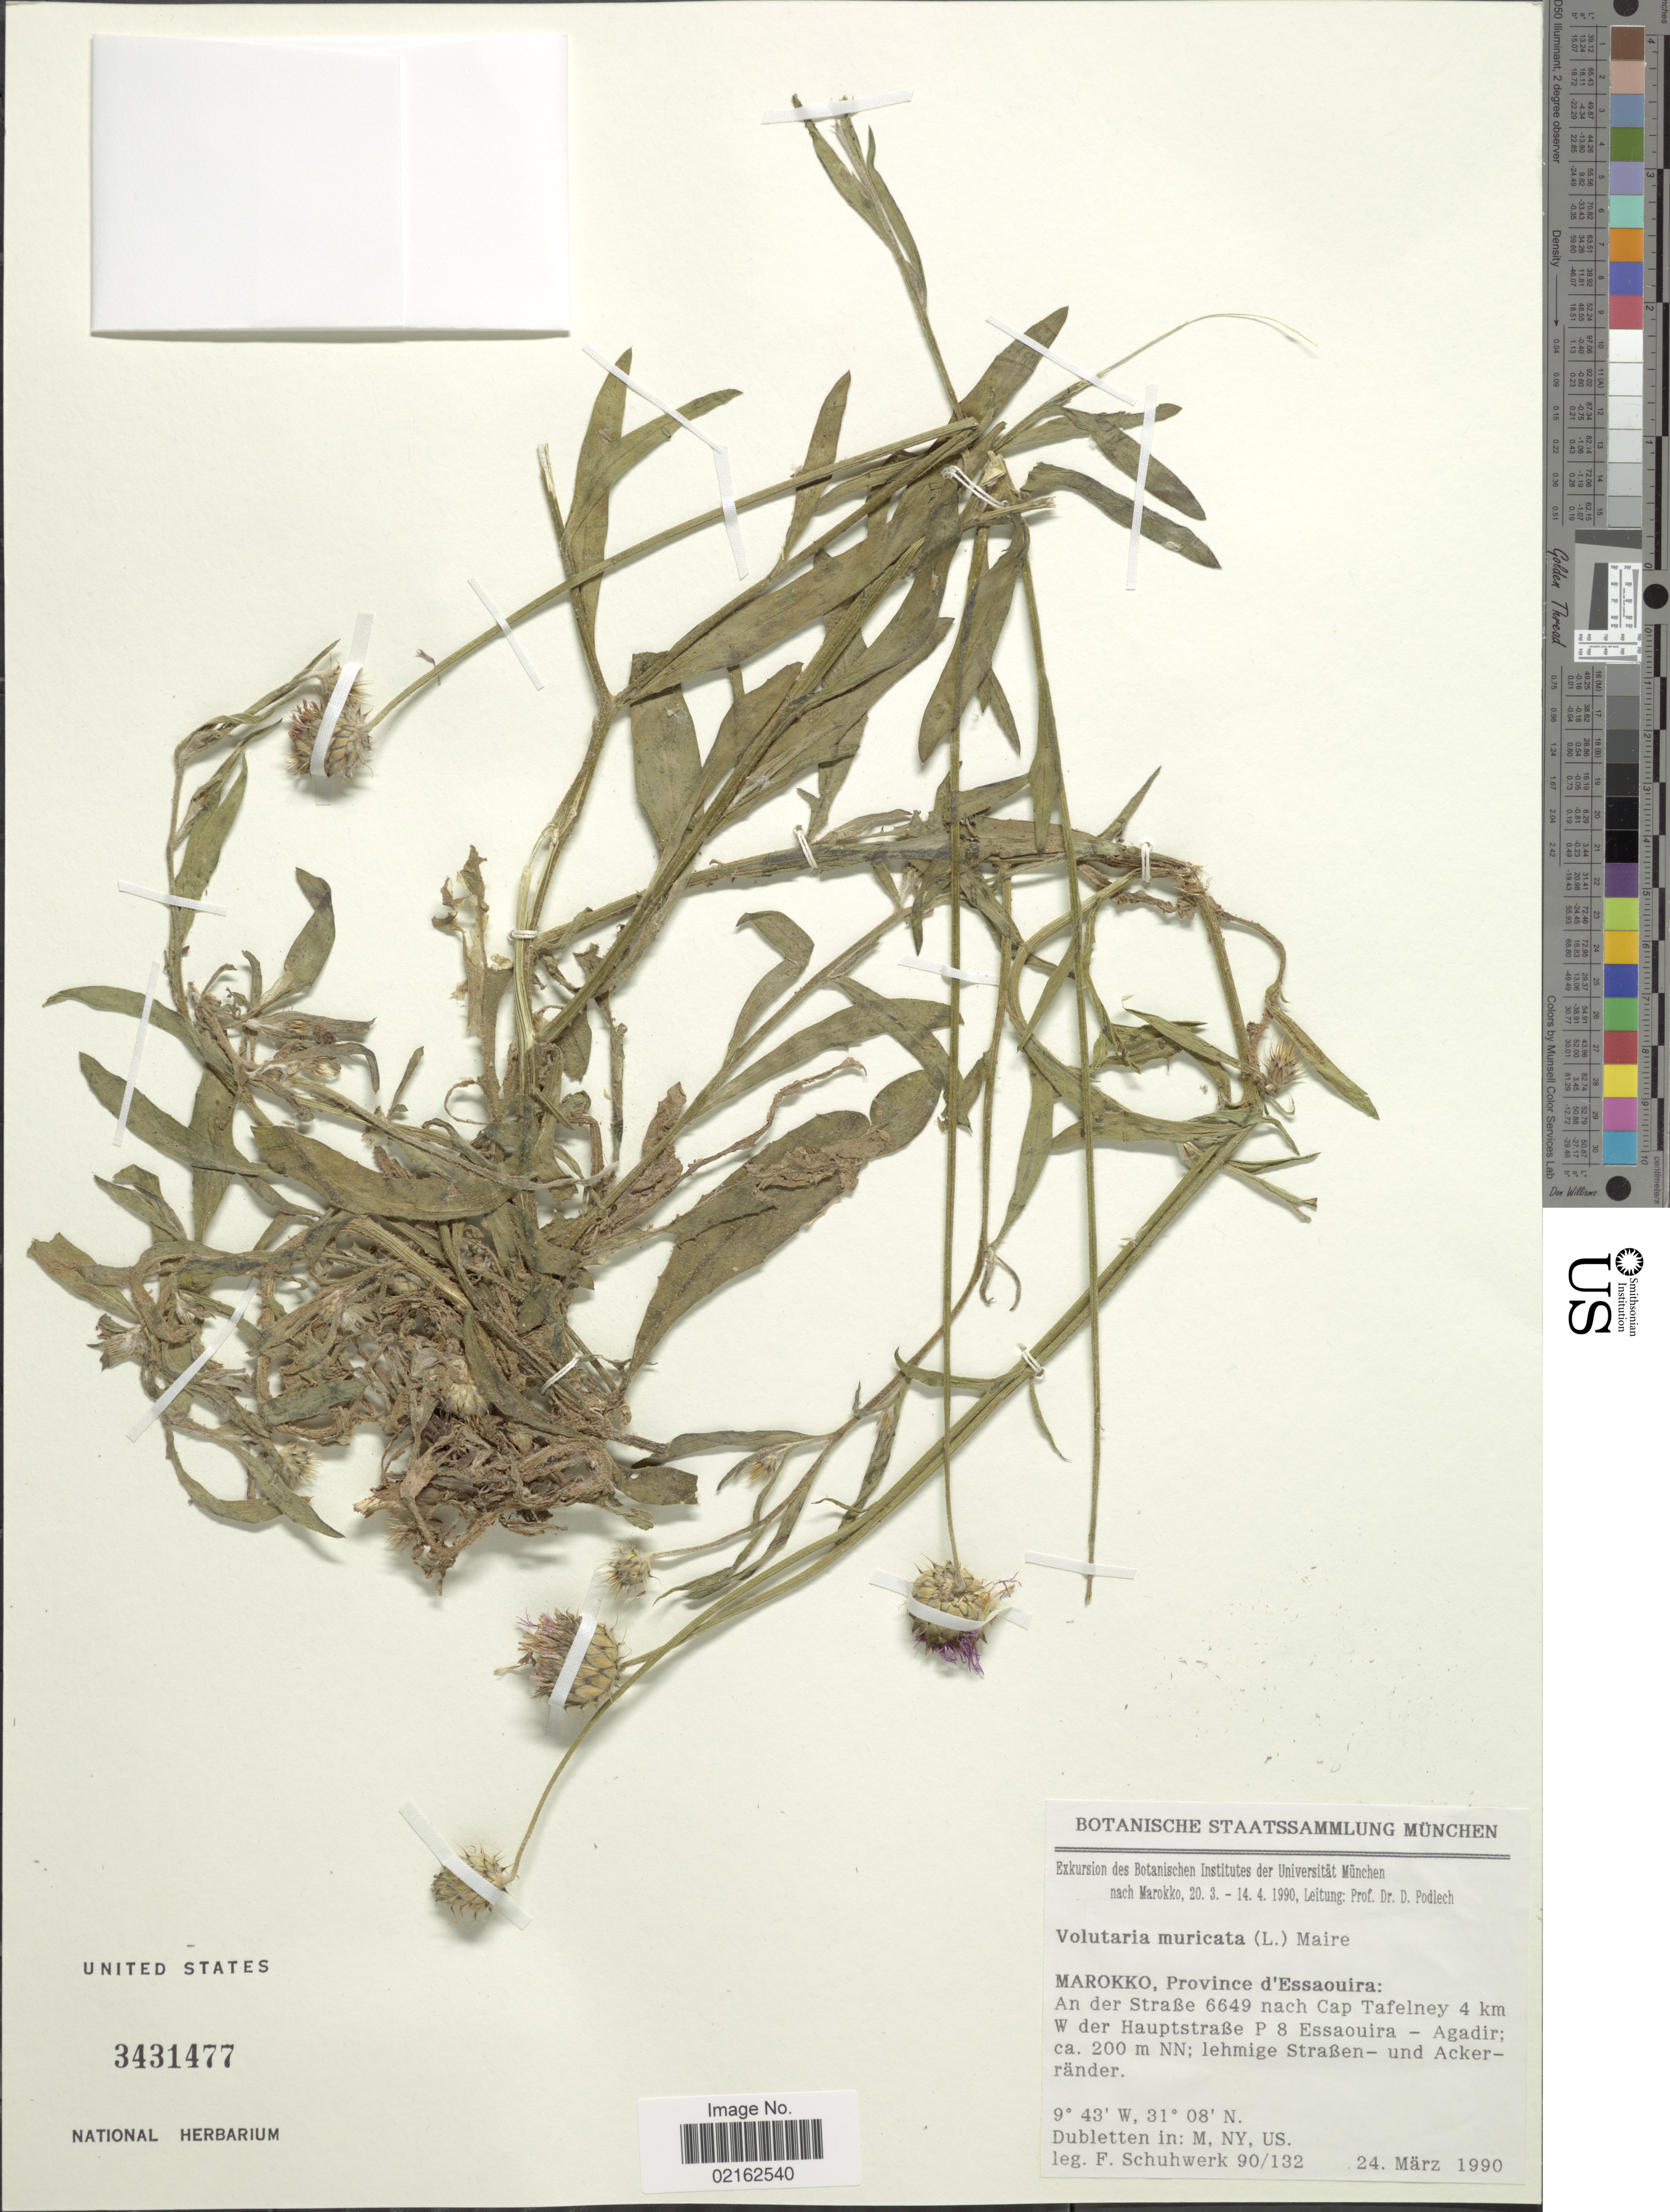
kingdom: Plantae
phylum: Tracheophyta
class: Magnoliopsida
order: Asterales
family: Asteraceae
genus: Volutaria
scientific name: Volutaria muricata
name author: (L.) Maire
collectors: Schuhwerk, F.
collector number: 90/132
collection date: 1990-03-24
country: Morocco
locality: Marokko, Province d'Essaouira, an der Strabe 6649 nach Cap Tafelney 4 km W der Hauptstrabe P 8 Essaouira-Agadir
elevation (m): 200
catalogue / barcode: US 3431477